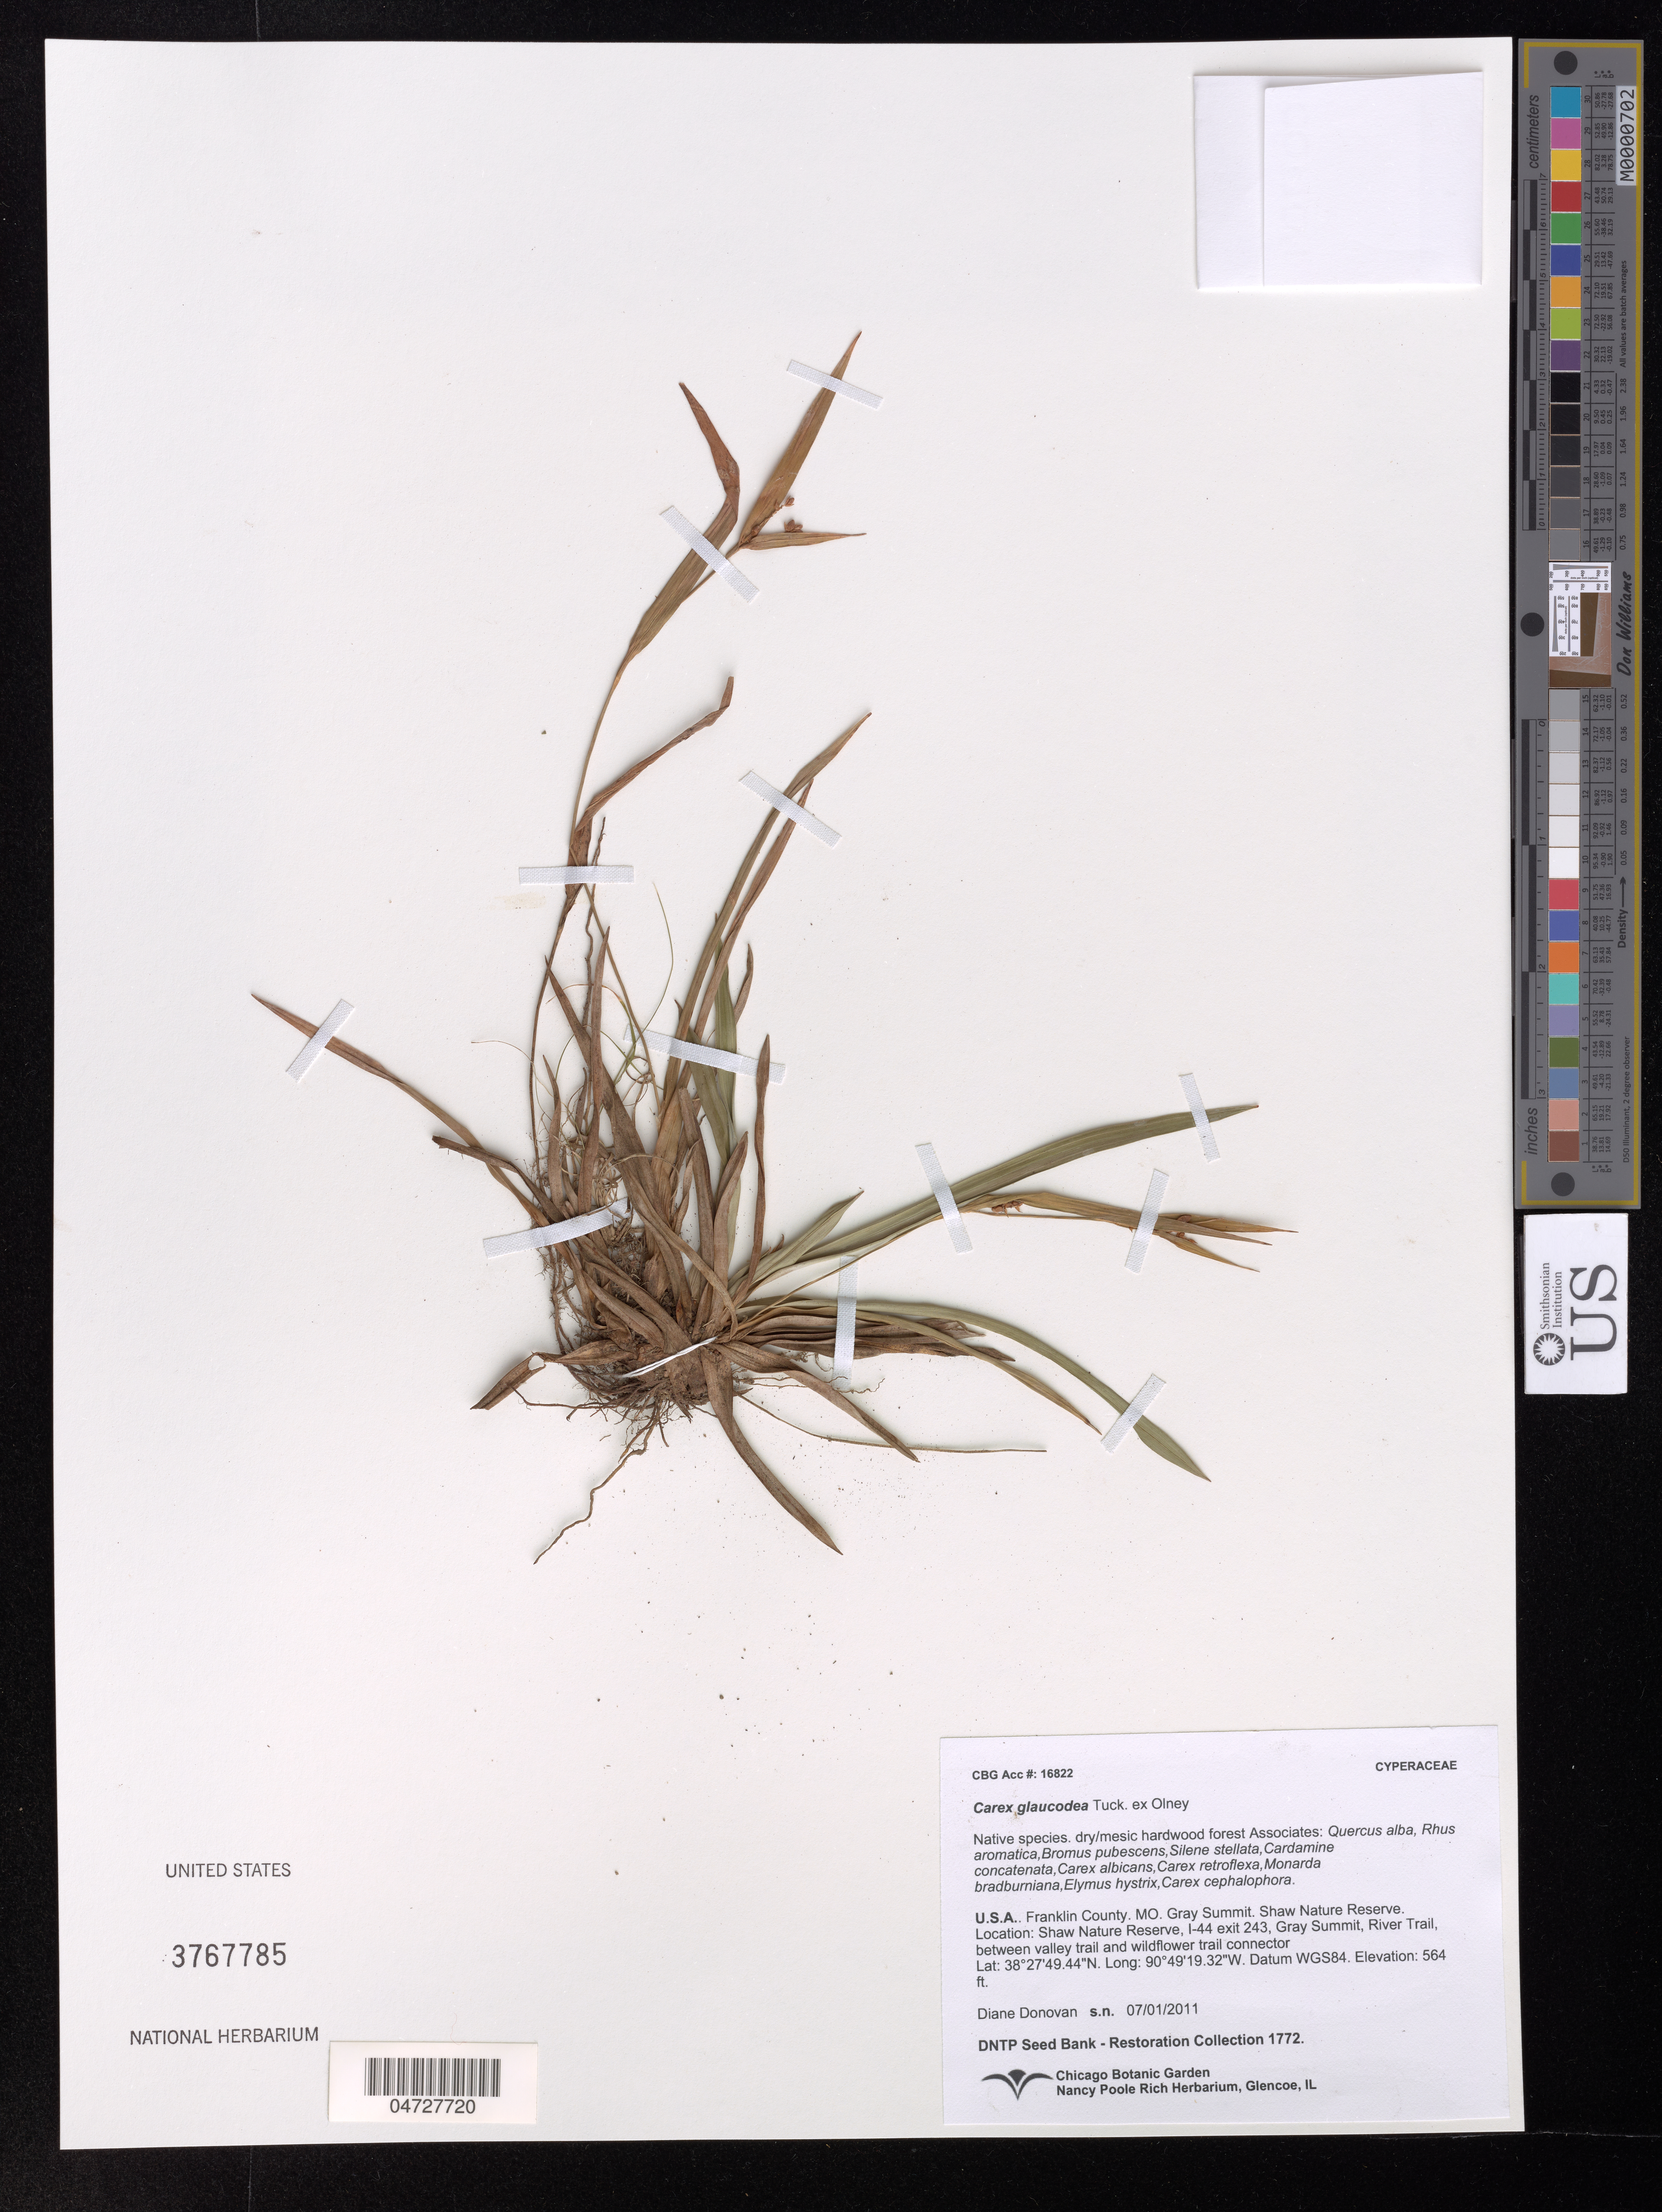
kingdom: Plantae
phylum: Tracheophyta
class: Liliopsida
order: Poales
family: Cyperaceae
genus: Carex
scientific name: Carex glaucodea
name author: Tuck. ex Olney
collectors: D. Donovan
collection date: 2011-07-01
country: United States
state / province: Missouri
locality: Franklin County, Gray Summit, Shaw Nature Reserve, Shaw Nature Reserve.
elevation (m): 172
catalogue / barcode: US 3767785